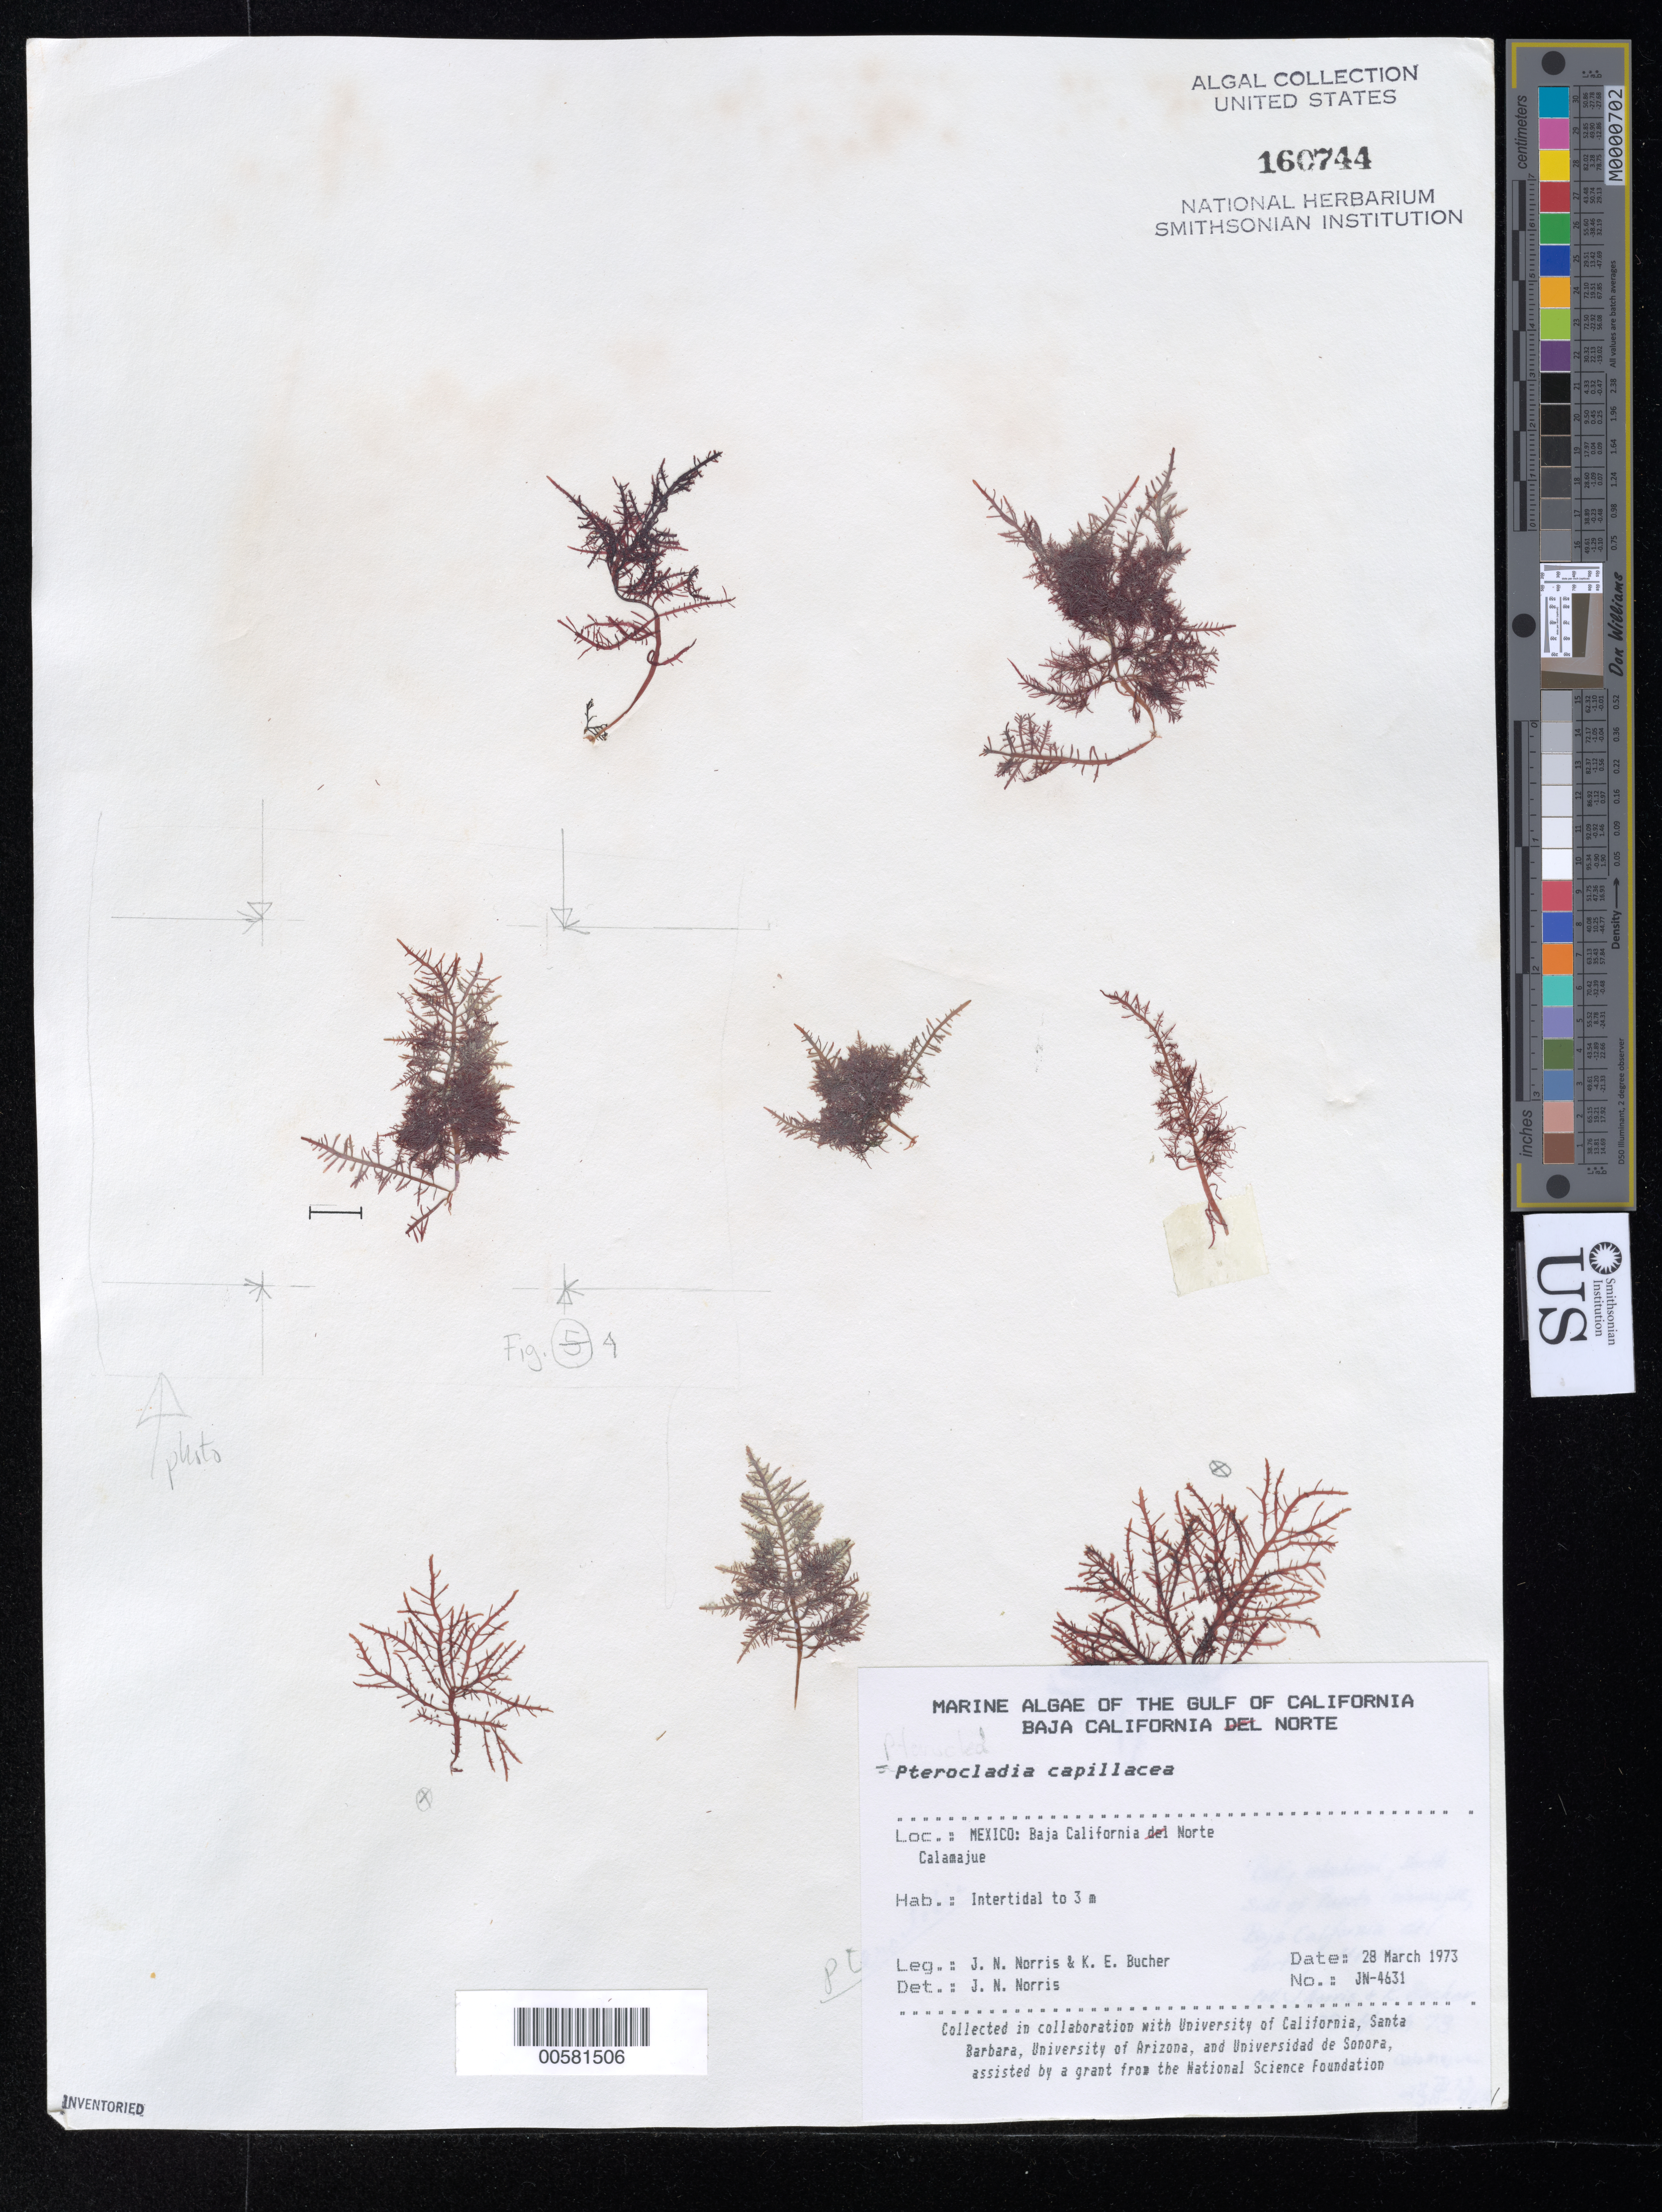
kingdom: Plantae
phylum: Rhodophyta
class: Florideophyceae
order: Gelidiales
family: Pterocladiaceae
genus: Pterocladiella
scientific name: Pterocladiella capillacea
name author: (S.G. Gmel.) Santelices & Hommers.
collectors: J. N. Norris & K. E. Bucher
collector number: JN-4631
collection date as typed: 28 Mar 1973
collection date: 1973-03-28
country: Mexico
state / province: Baja California Norte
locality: Calamajue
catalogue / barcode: US 160744